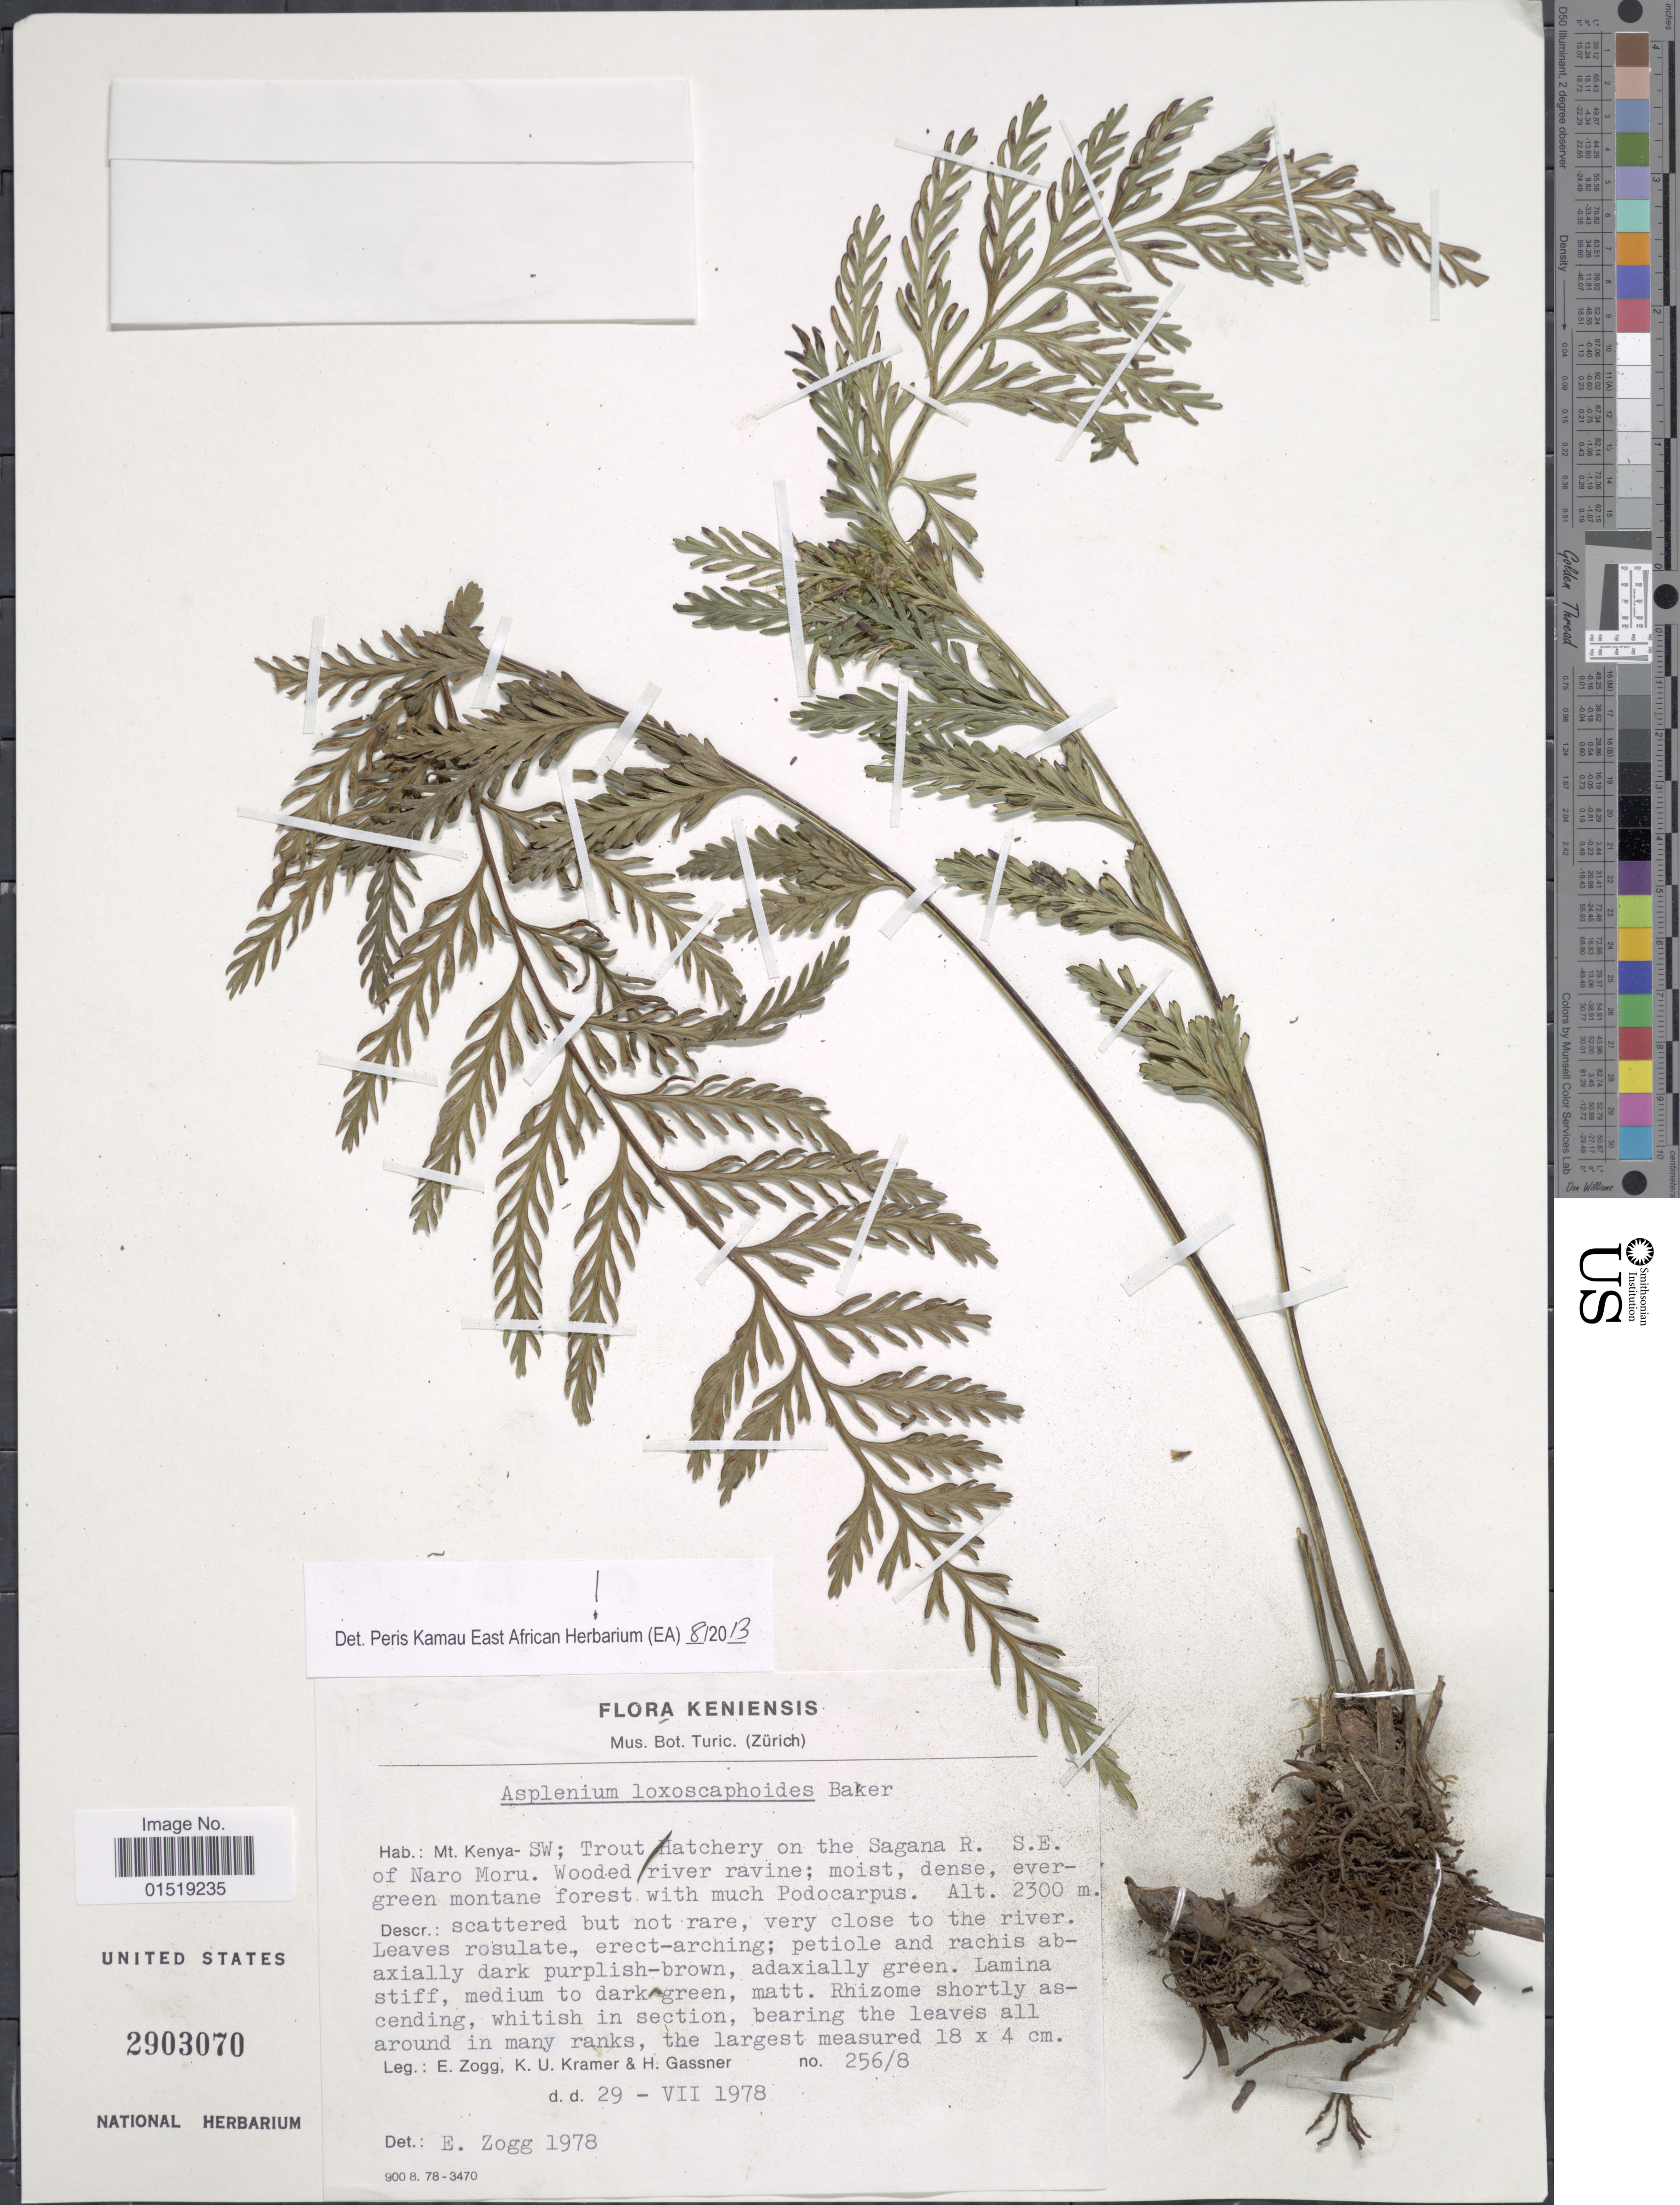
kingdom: Plantae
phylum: Tracheophyta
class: Polypodiopsida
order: Polypodiales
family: Aspleniaceae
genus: Asplenium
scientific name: Asplenium loxoscaphoides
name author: Baker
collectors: E. Zogg, K. U. Kramer & H. Gassner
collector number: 256/8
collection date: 1978-07-29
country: Kenya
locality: Mt. Kenya-SW; Trout Hatchery on the Sagana R. S.E. of Naro Moru.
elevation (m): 2300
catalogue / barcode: US 2903070